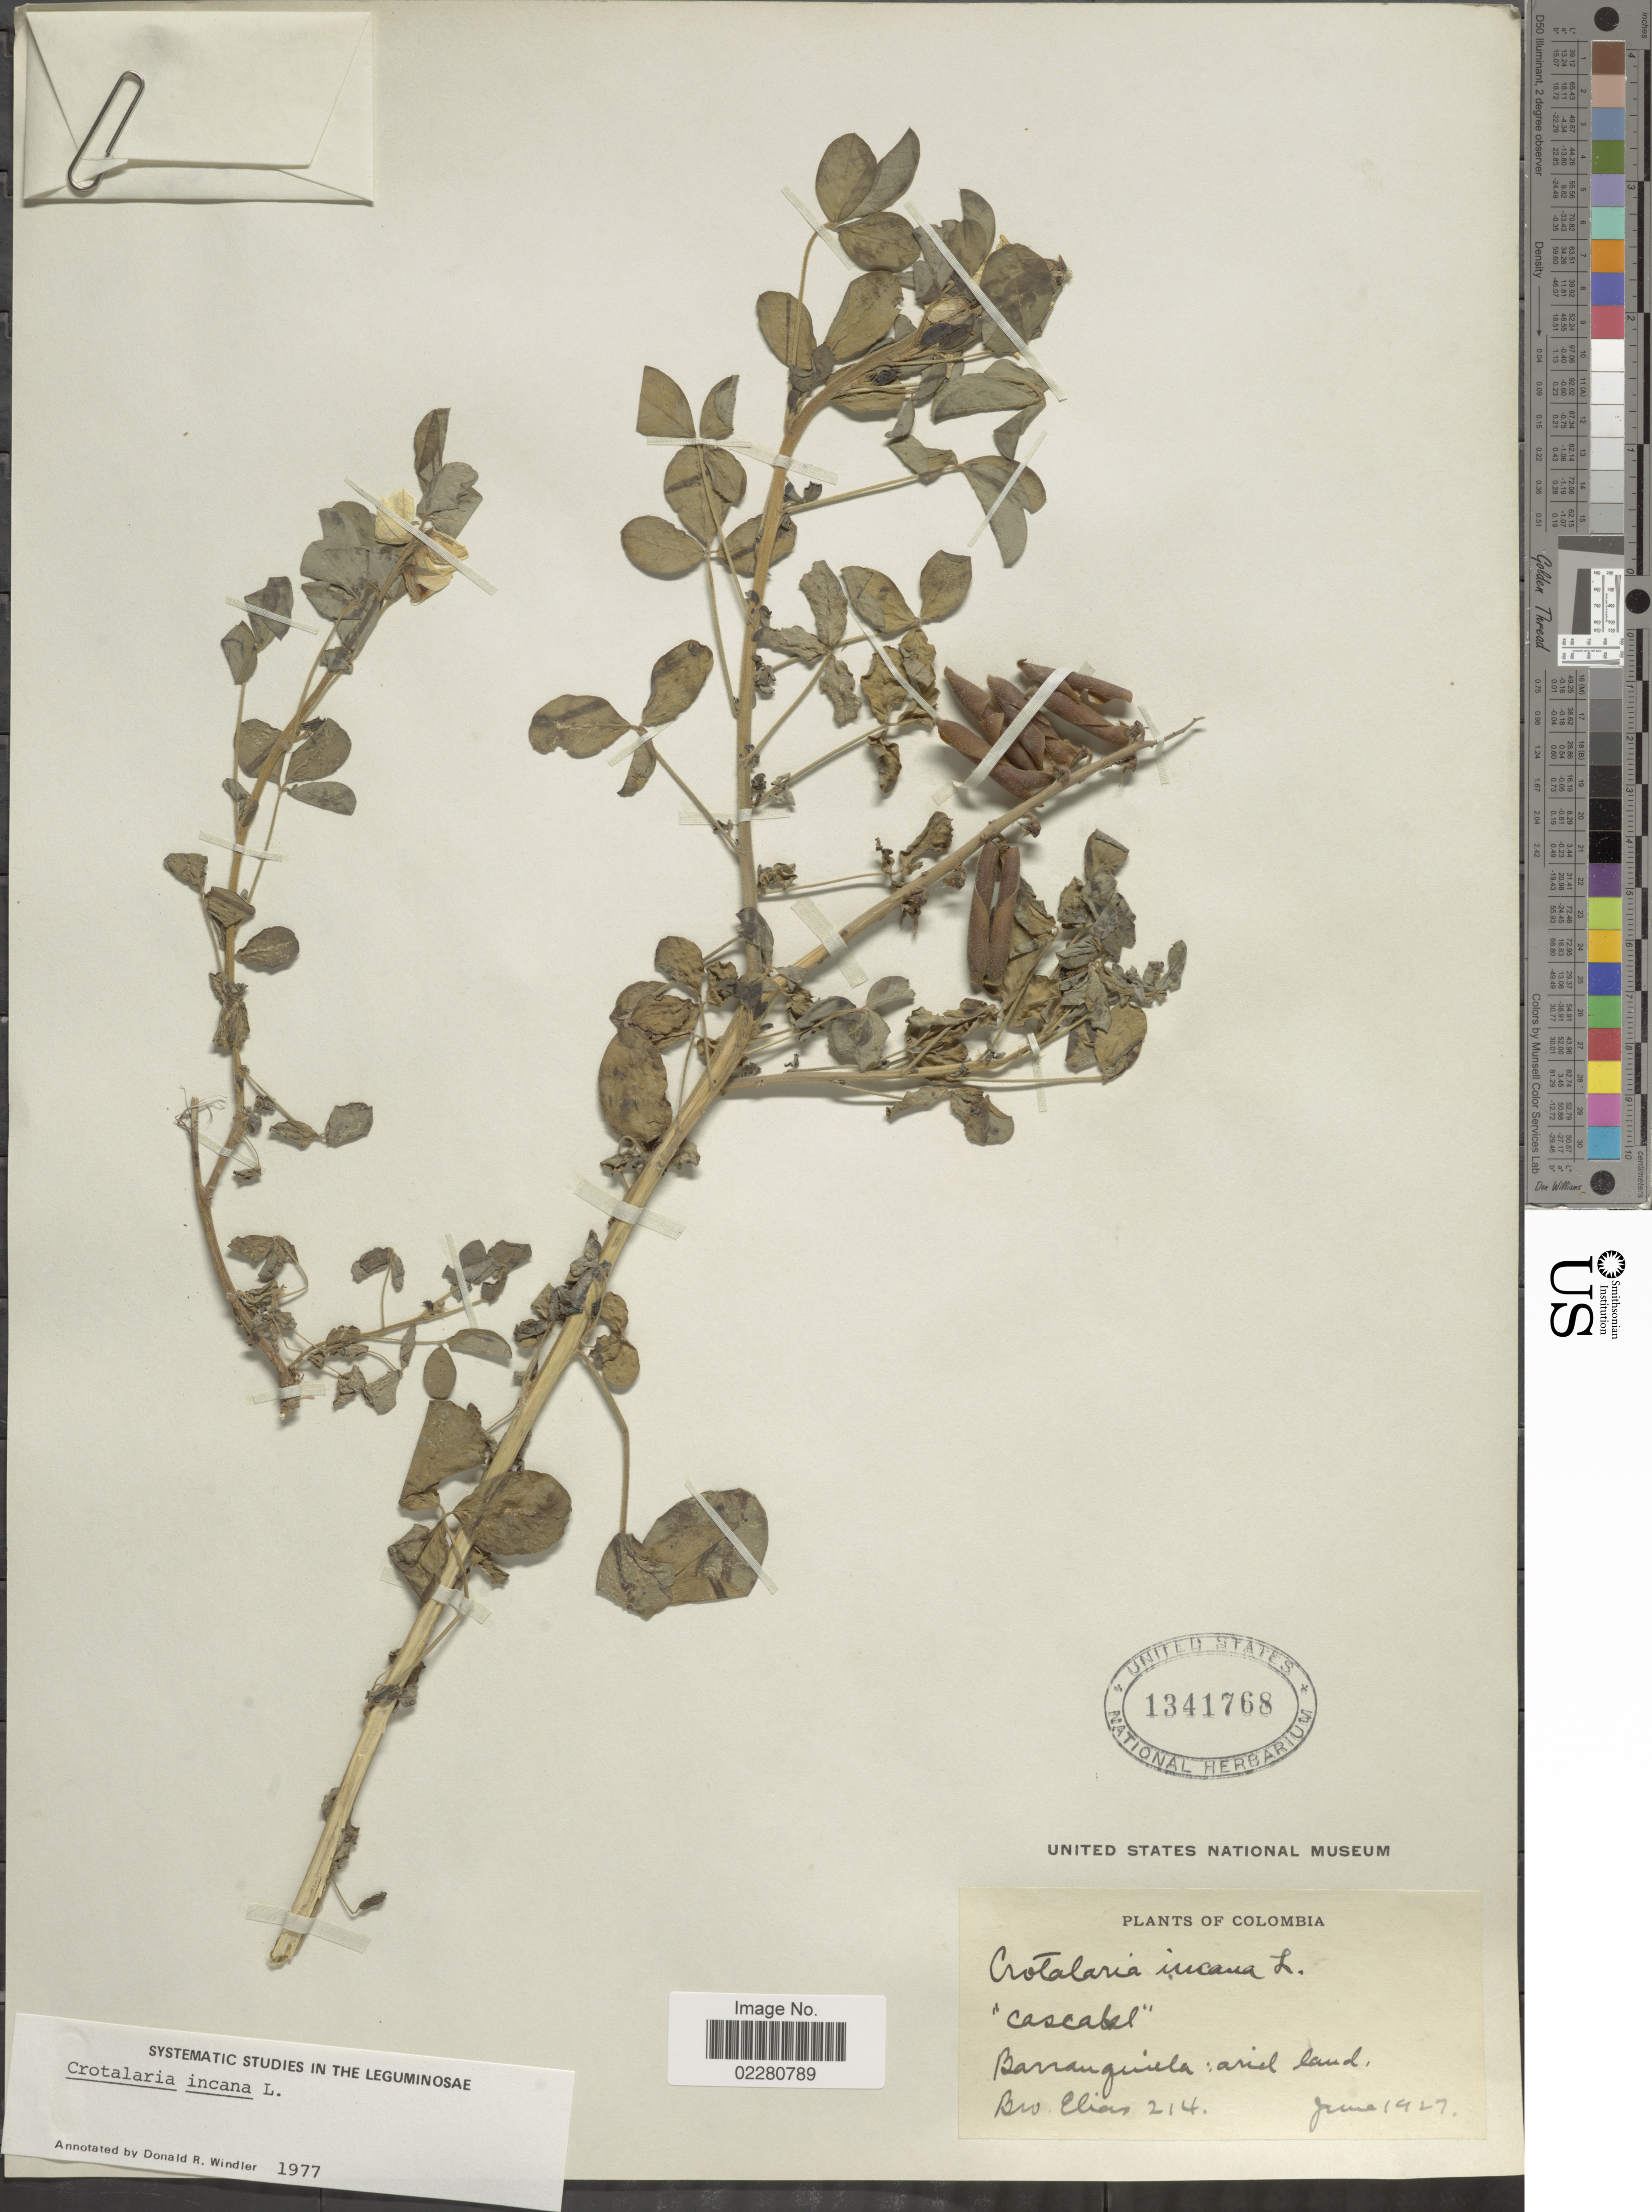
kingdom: Plantae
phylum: Tracheophyta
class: Magnoliopsida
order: Fabales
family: Fabaceae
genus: Crotalaria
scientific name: Crotalaria incana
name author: L.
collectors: Bro. Elias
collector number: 214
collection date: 1927-06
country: Colombia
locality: Barranquilla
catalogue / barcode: US 1341768